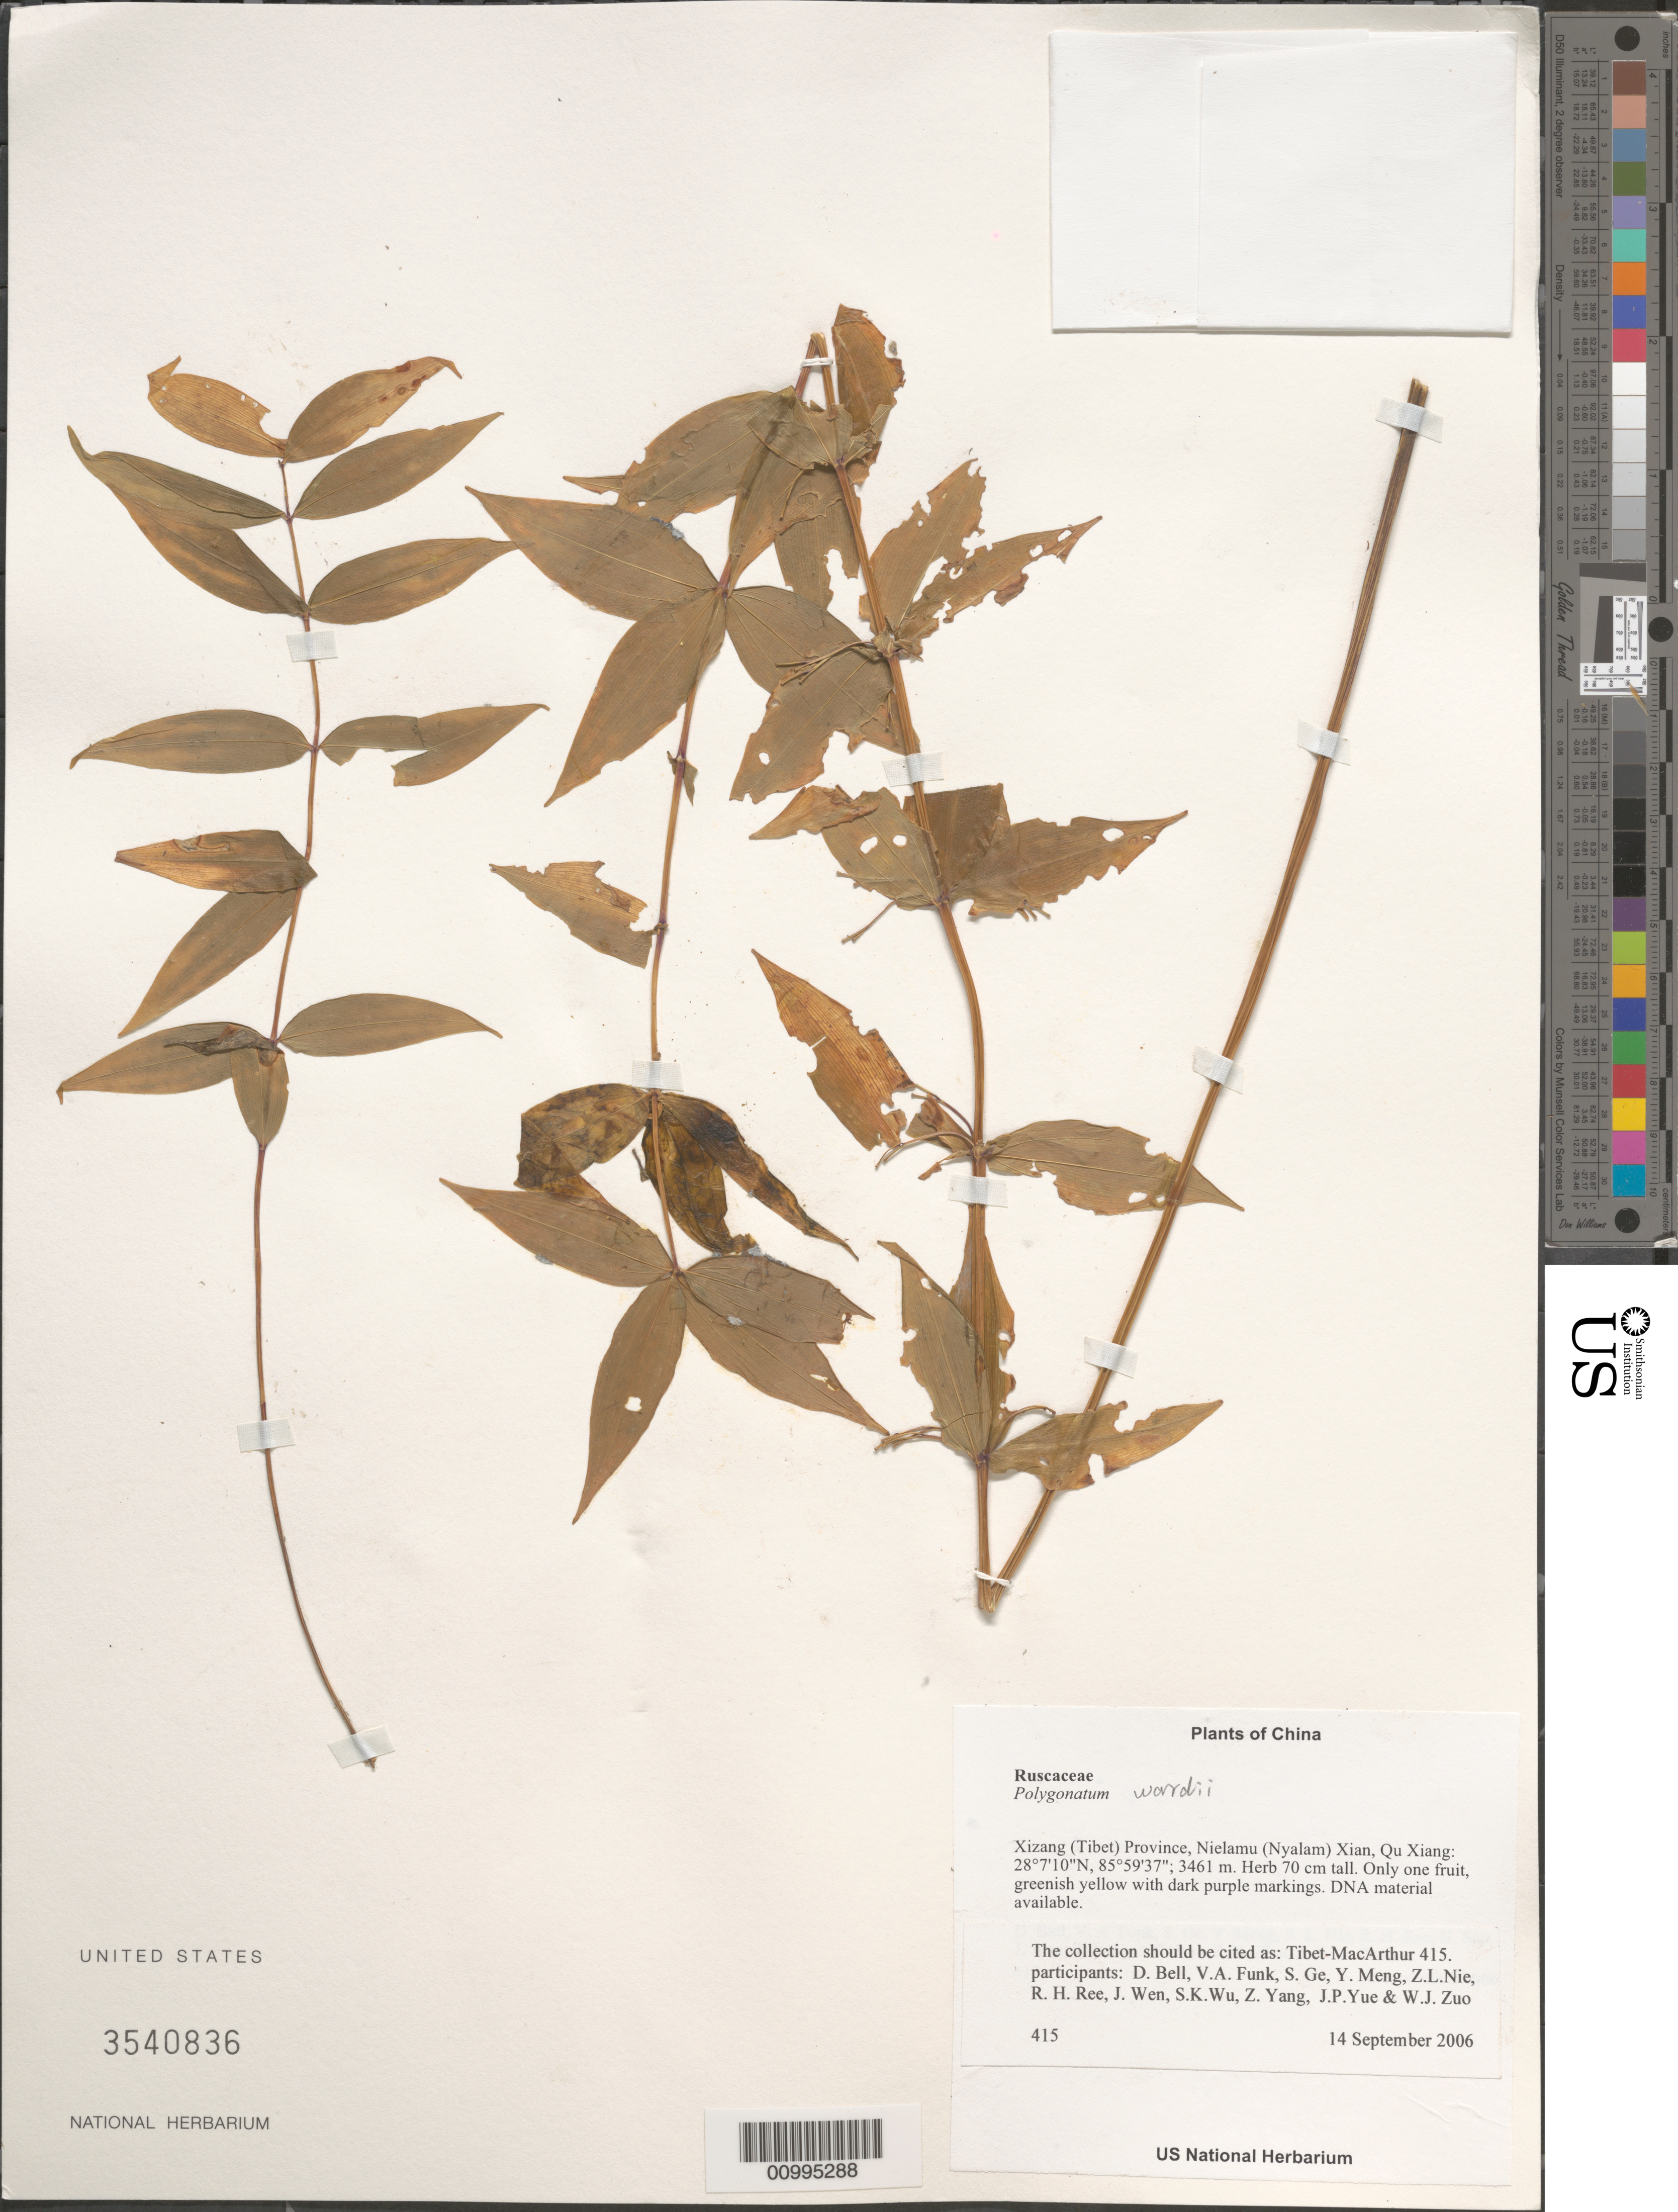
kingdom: Plantae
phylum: Tracheophyta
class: Liliopsida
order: Asparagales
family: Asparagaceae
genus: Polygonatum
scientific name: Polygonatum sp.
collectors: Tibet-MacArthur, D. A. Bell, V. Funk, S. Ge, Y. Meng, Z. Nie, R. Ree, H. Sun, J. Wen, Z. Yang, J. Yue, Z. Zhou & W. Zuo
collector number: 415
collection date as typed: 14 Sep 2006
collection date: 2006-09-14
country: China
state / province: Xizang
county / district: Nielamu (Nyalam) Xian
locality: Qu Xiang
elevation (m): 3461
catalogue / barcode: US 3540836